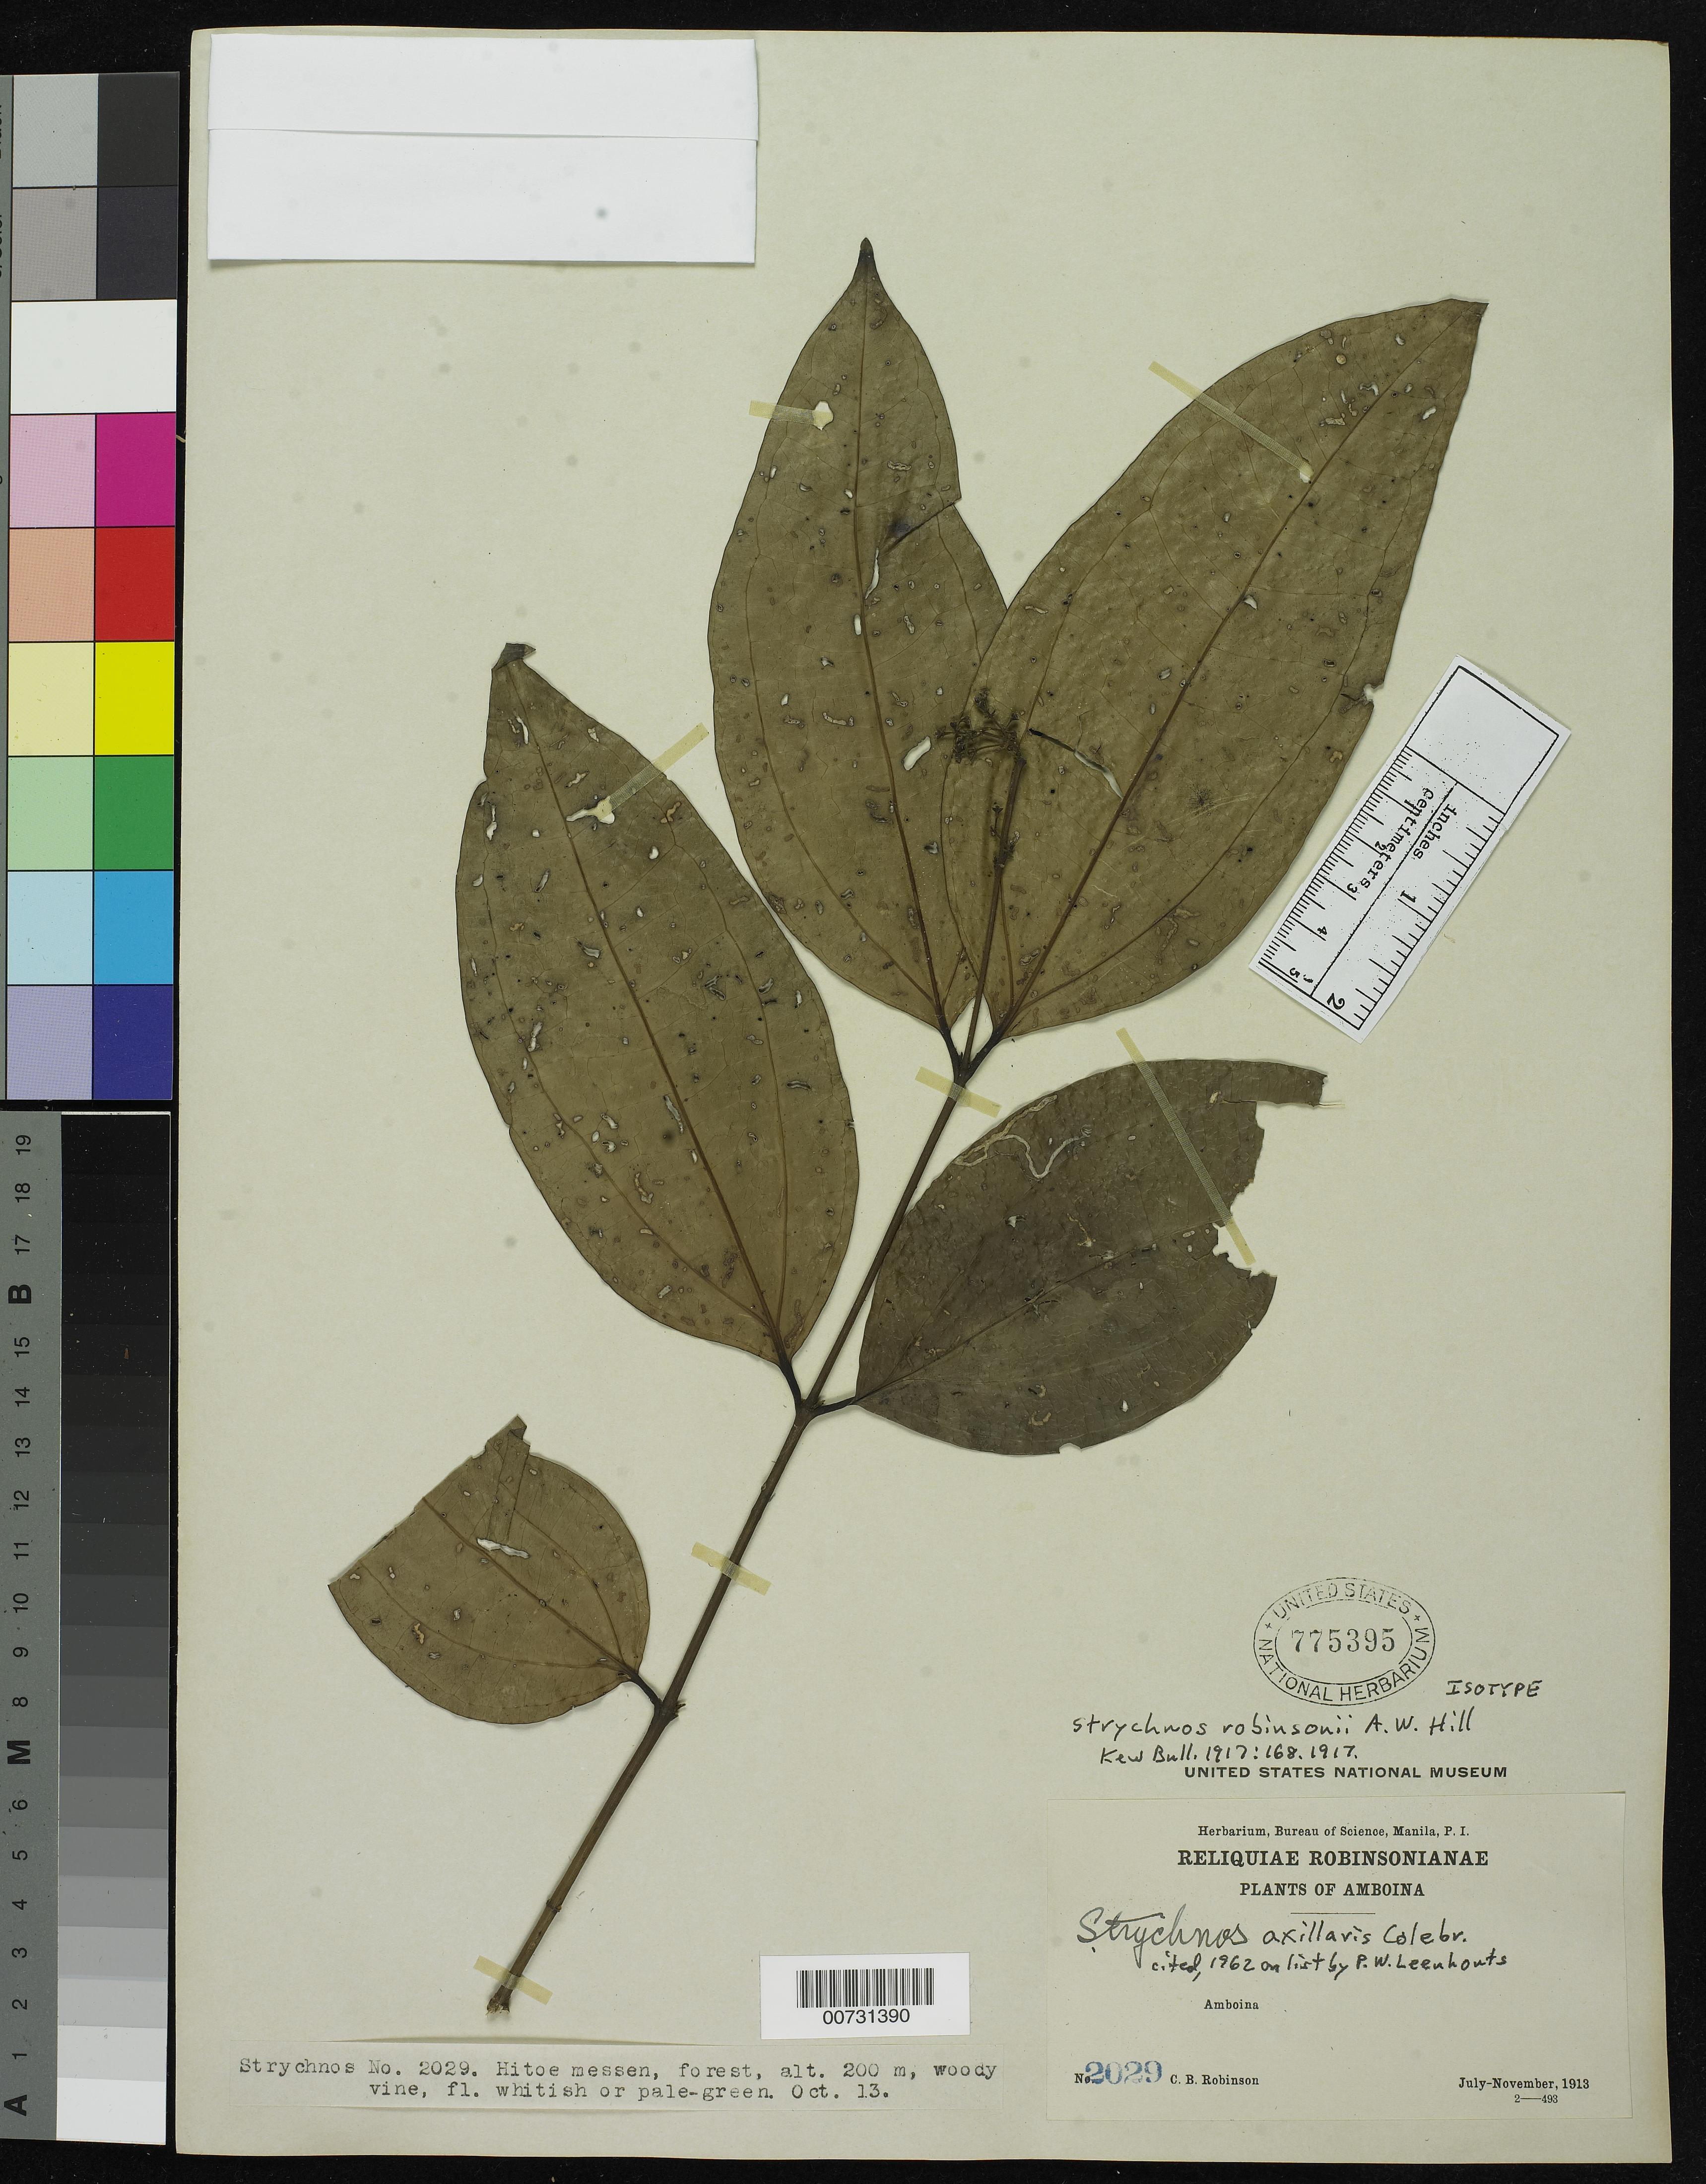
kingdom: Plantae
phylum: Tracheophyta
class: Magnoliopsida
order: Gentianales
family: Loganiaceae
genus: Strychnos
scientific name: Strychnos robinsonii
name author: A.W. Hill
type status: Isotype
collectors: C. Robinson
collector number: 2029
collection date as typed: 13 Oct 1913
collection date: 1913-10-13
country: Indonesia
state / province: Maluku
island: Amboina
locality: Amboina. Hitoe messen.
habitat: Forest.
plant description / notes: Cited 1962 by P.W. Leenhouts.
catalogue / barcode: US 775395